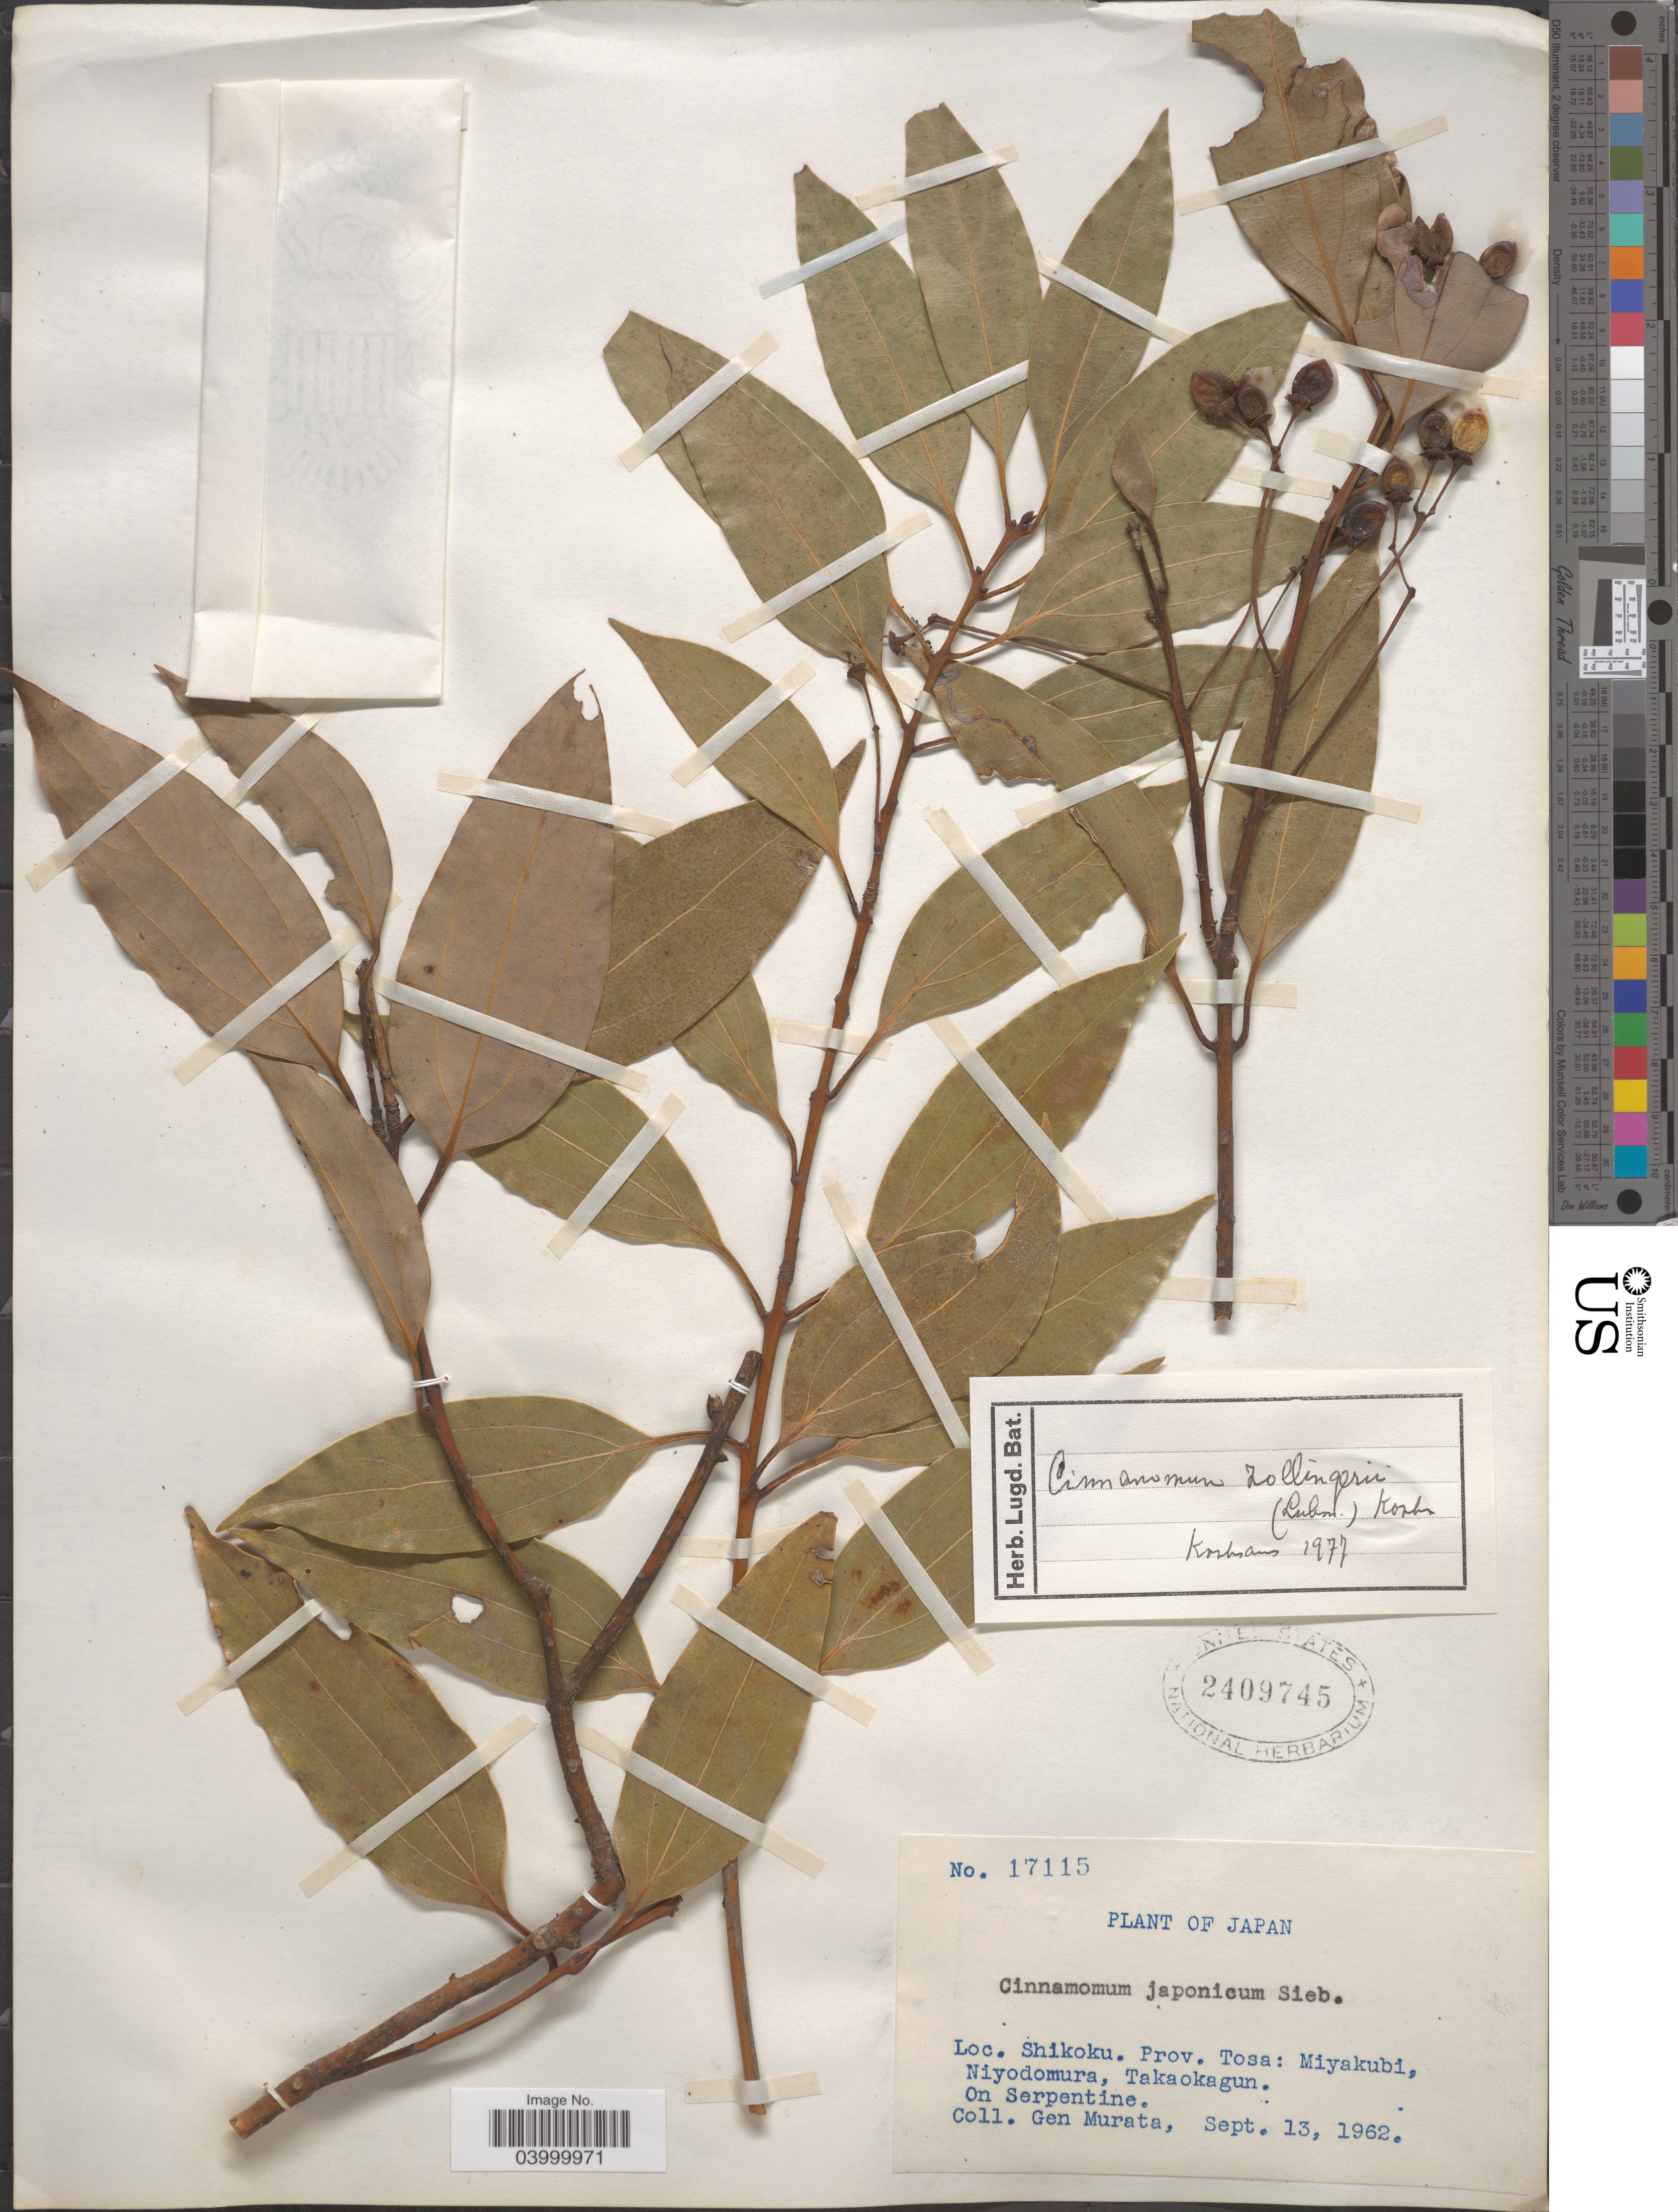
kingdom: Plantae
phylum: Tracheophyta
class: Magnoliopsida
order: Laurales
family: Lauraceae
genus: Cinnamomum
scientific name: Cinnamomum zollingeri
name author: Lukman.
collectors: G. Murata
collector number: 17115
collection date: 1962-09-13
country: Japan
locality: Shikoku. Prov. Tosa: Miyakubi, Niyodomura, Takaokagun.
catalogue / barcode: US 2409745